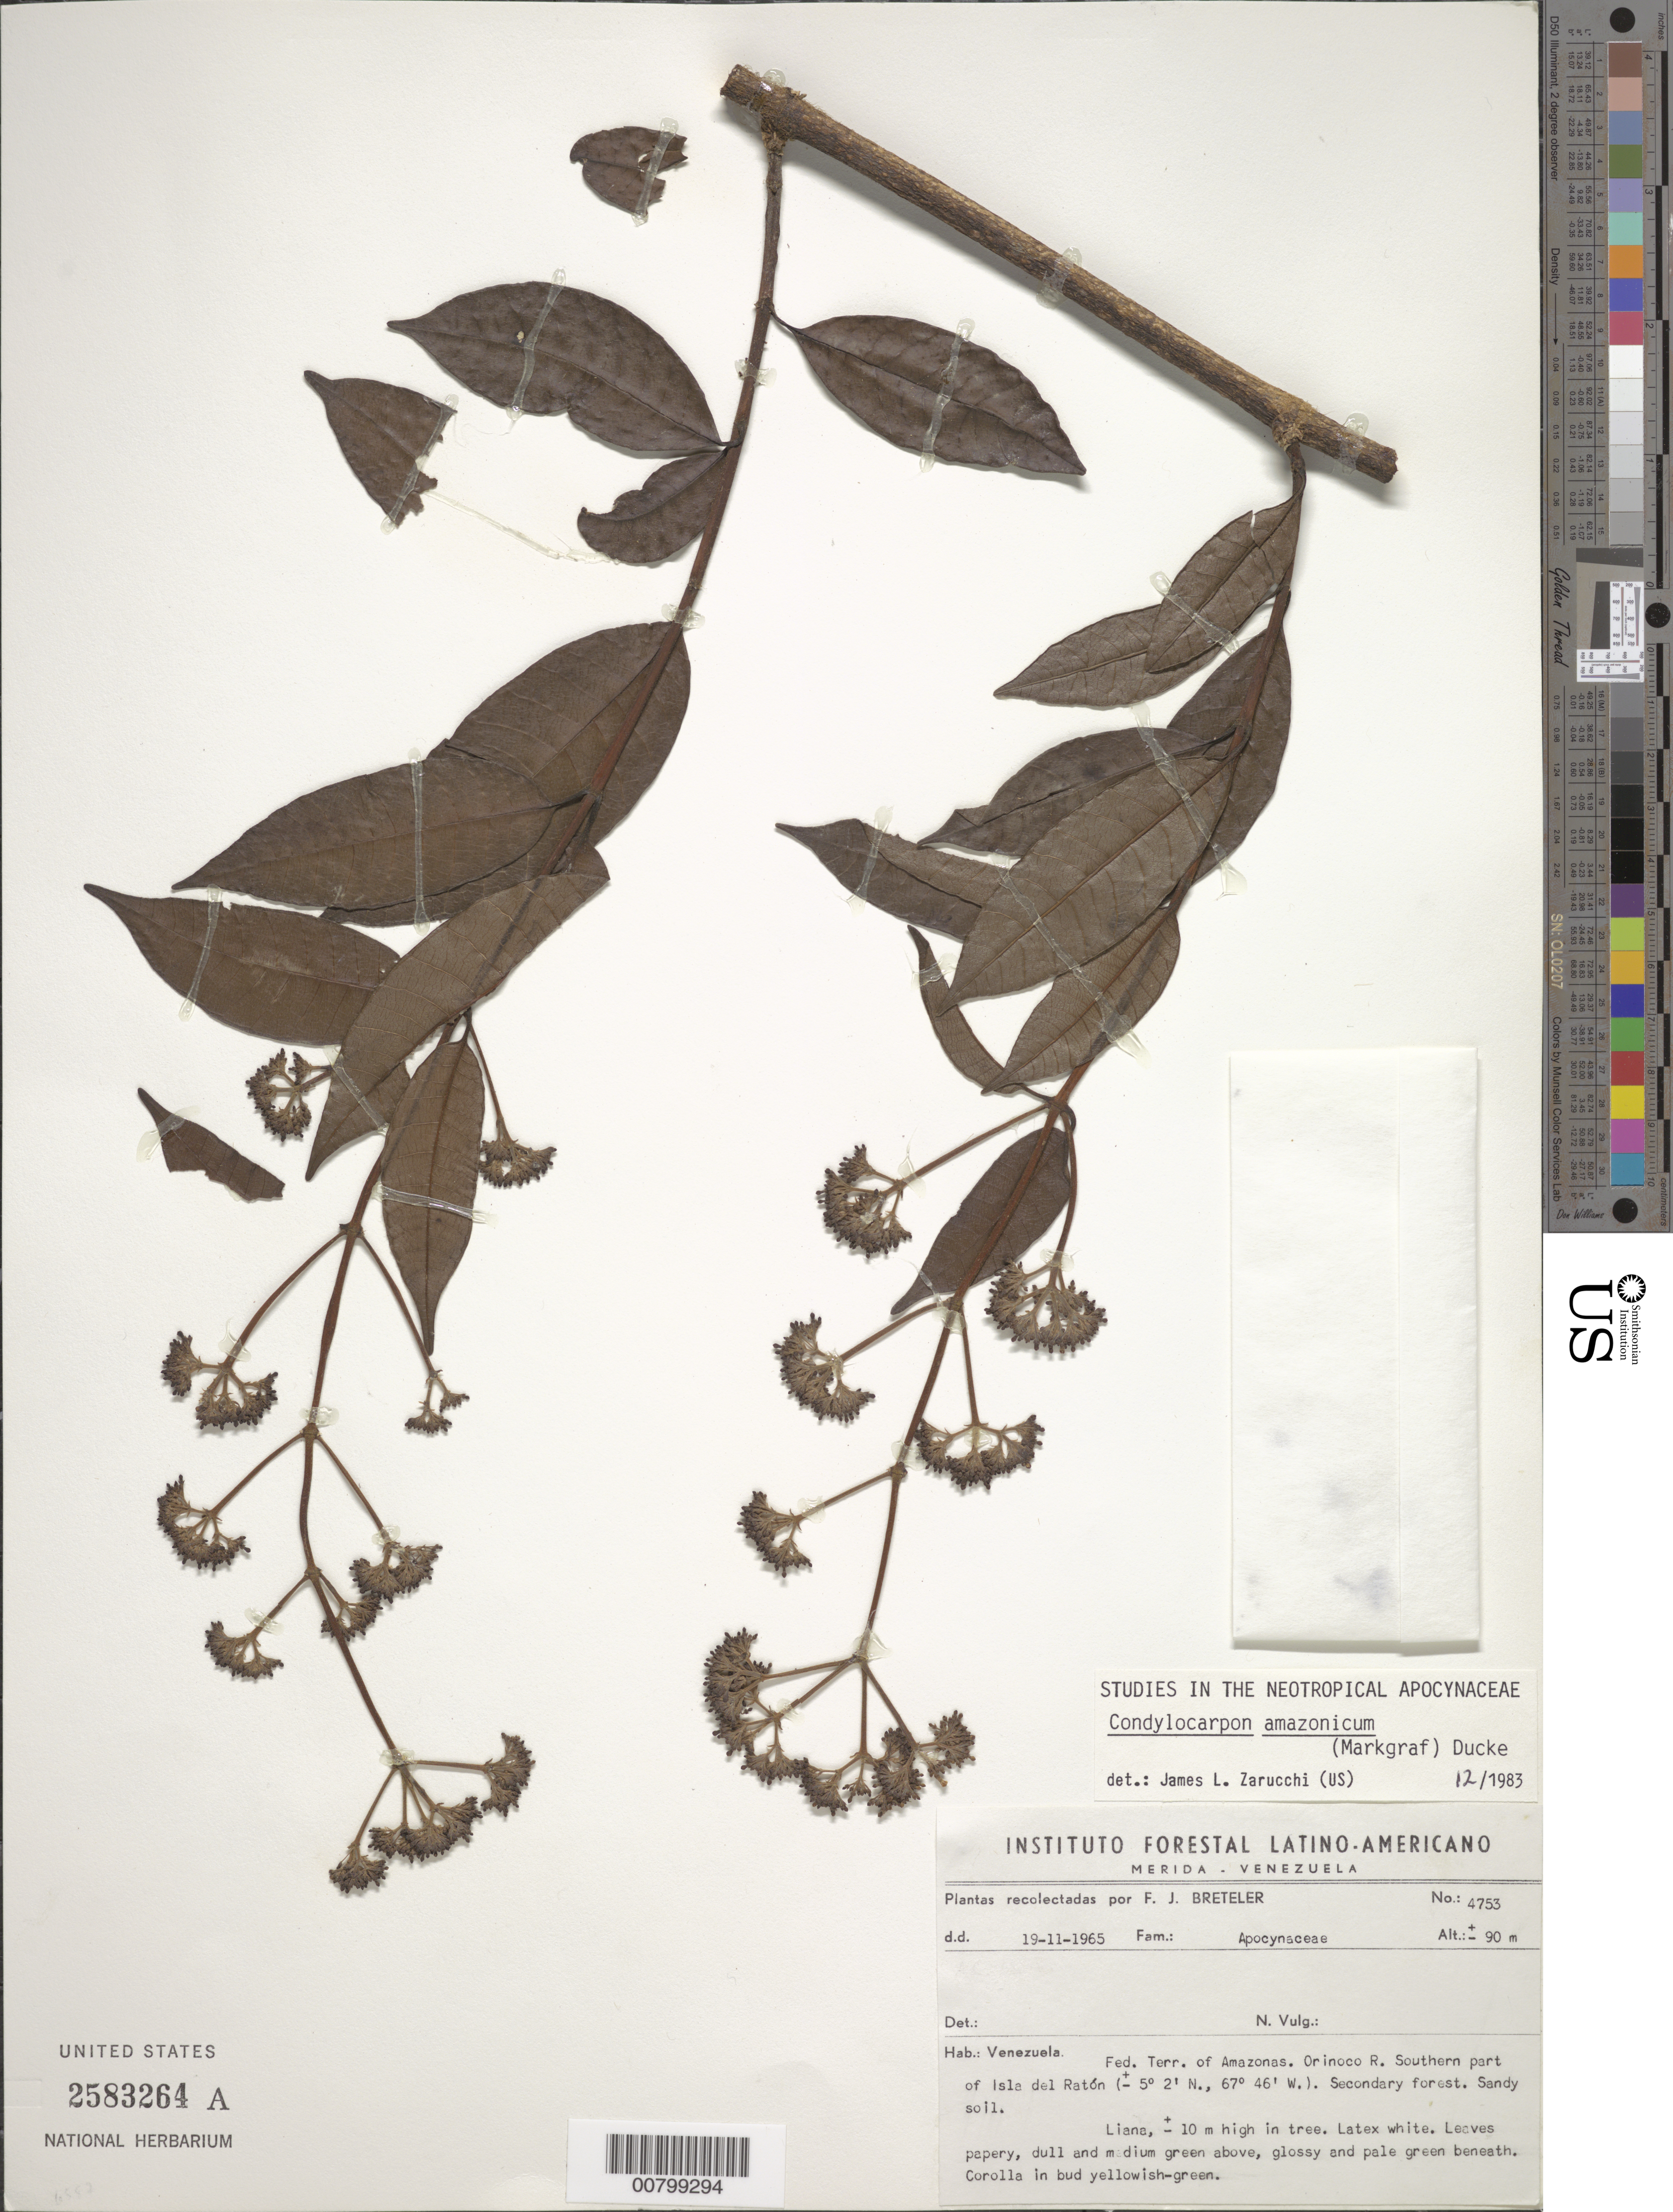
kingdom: Plantae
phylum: Tracheophyta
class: Magnoliopsida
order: Gentianales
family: Apocynaceae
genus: Condylocarpon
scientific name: Condylocarpon amazonicum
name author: (Markgr.) Ducke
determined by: Zarucchi, J. L.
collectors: F. J. Breteler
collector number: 4753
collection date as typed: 19-Nov-65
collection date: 1965-11-19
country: Venezuela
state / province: Amazonas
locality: Orinoco R., southern part of Isla del Ratón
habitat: Secondary forest, sandy soil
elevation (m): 90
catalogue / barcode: US 2583264A